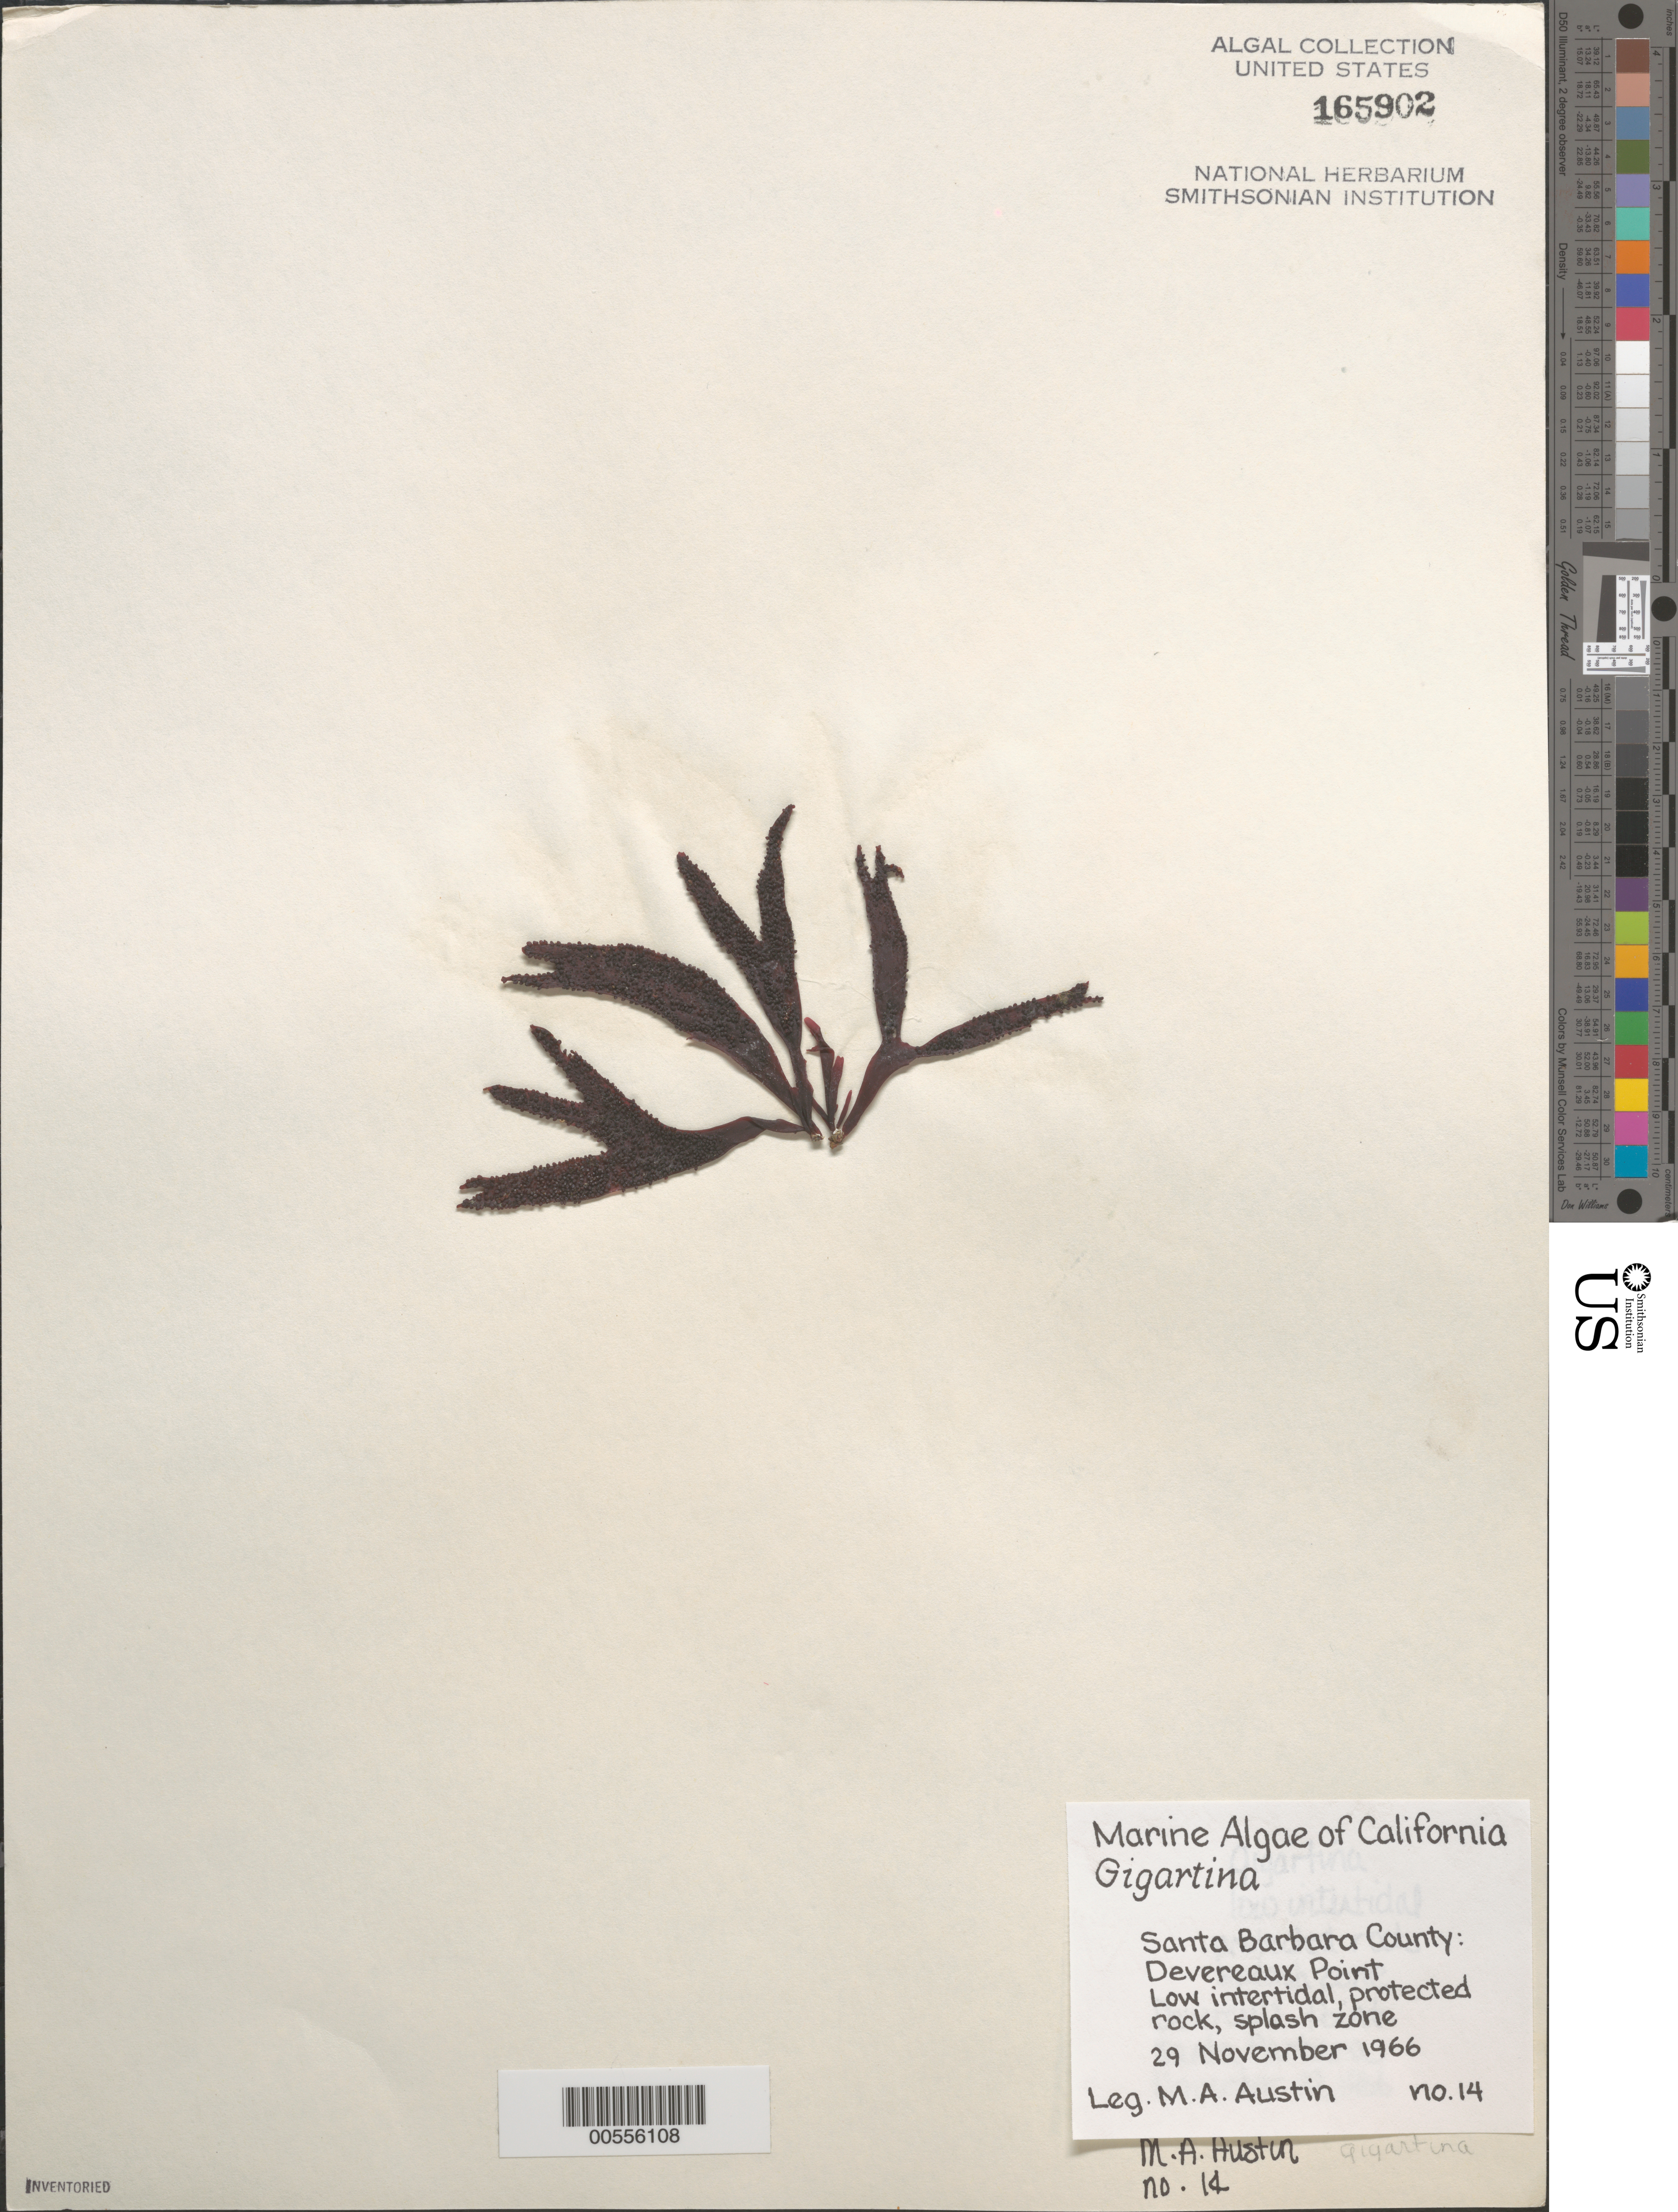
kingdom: Plantae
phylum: Rhodophyta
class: Florideophyceae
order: Gigartinales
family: Gigartinaceae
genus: Gigartina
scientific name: Gigartina sp.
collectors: M. Austin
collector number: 14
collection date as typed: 29 Nov 1966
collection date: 1966-11-29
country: United States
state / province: California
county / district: Santa Barbara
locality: Devereaux Point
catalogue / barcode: US 165902